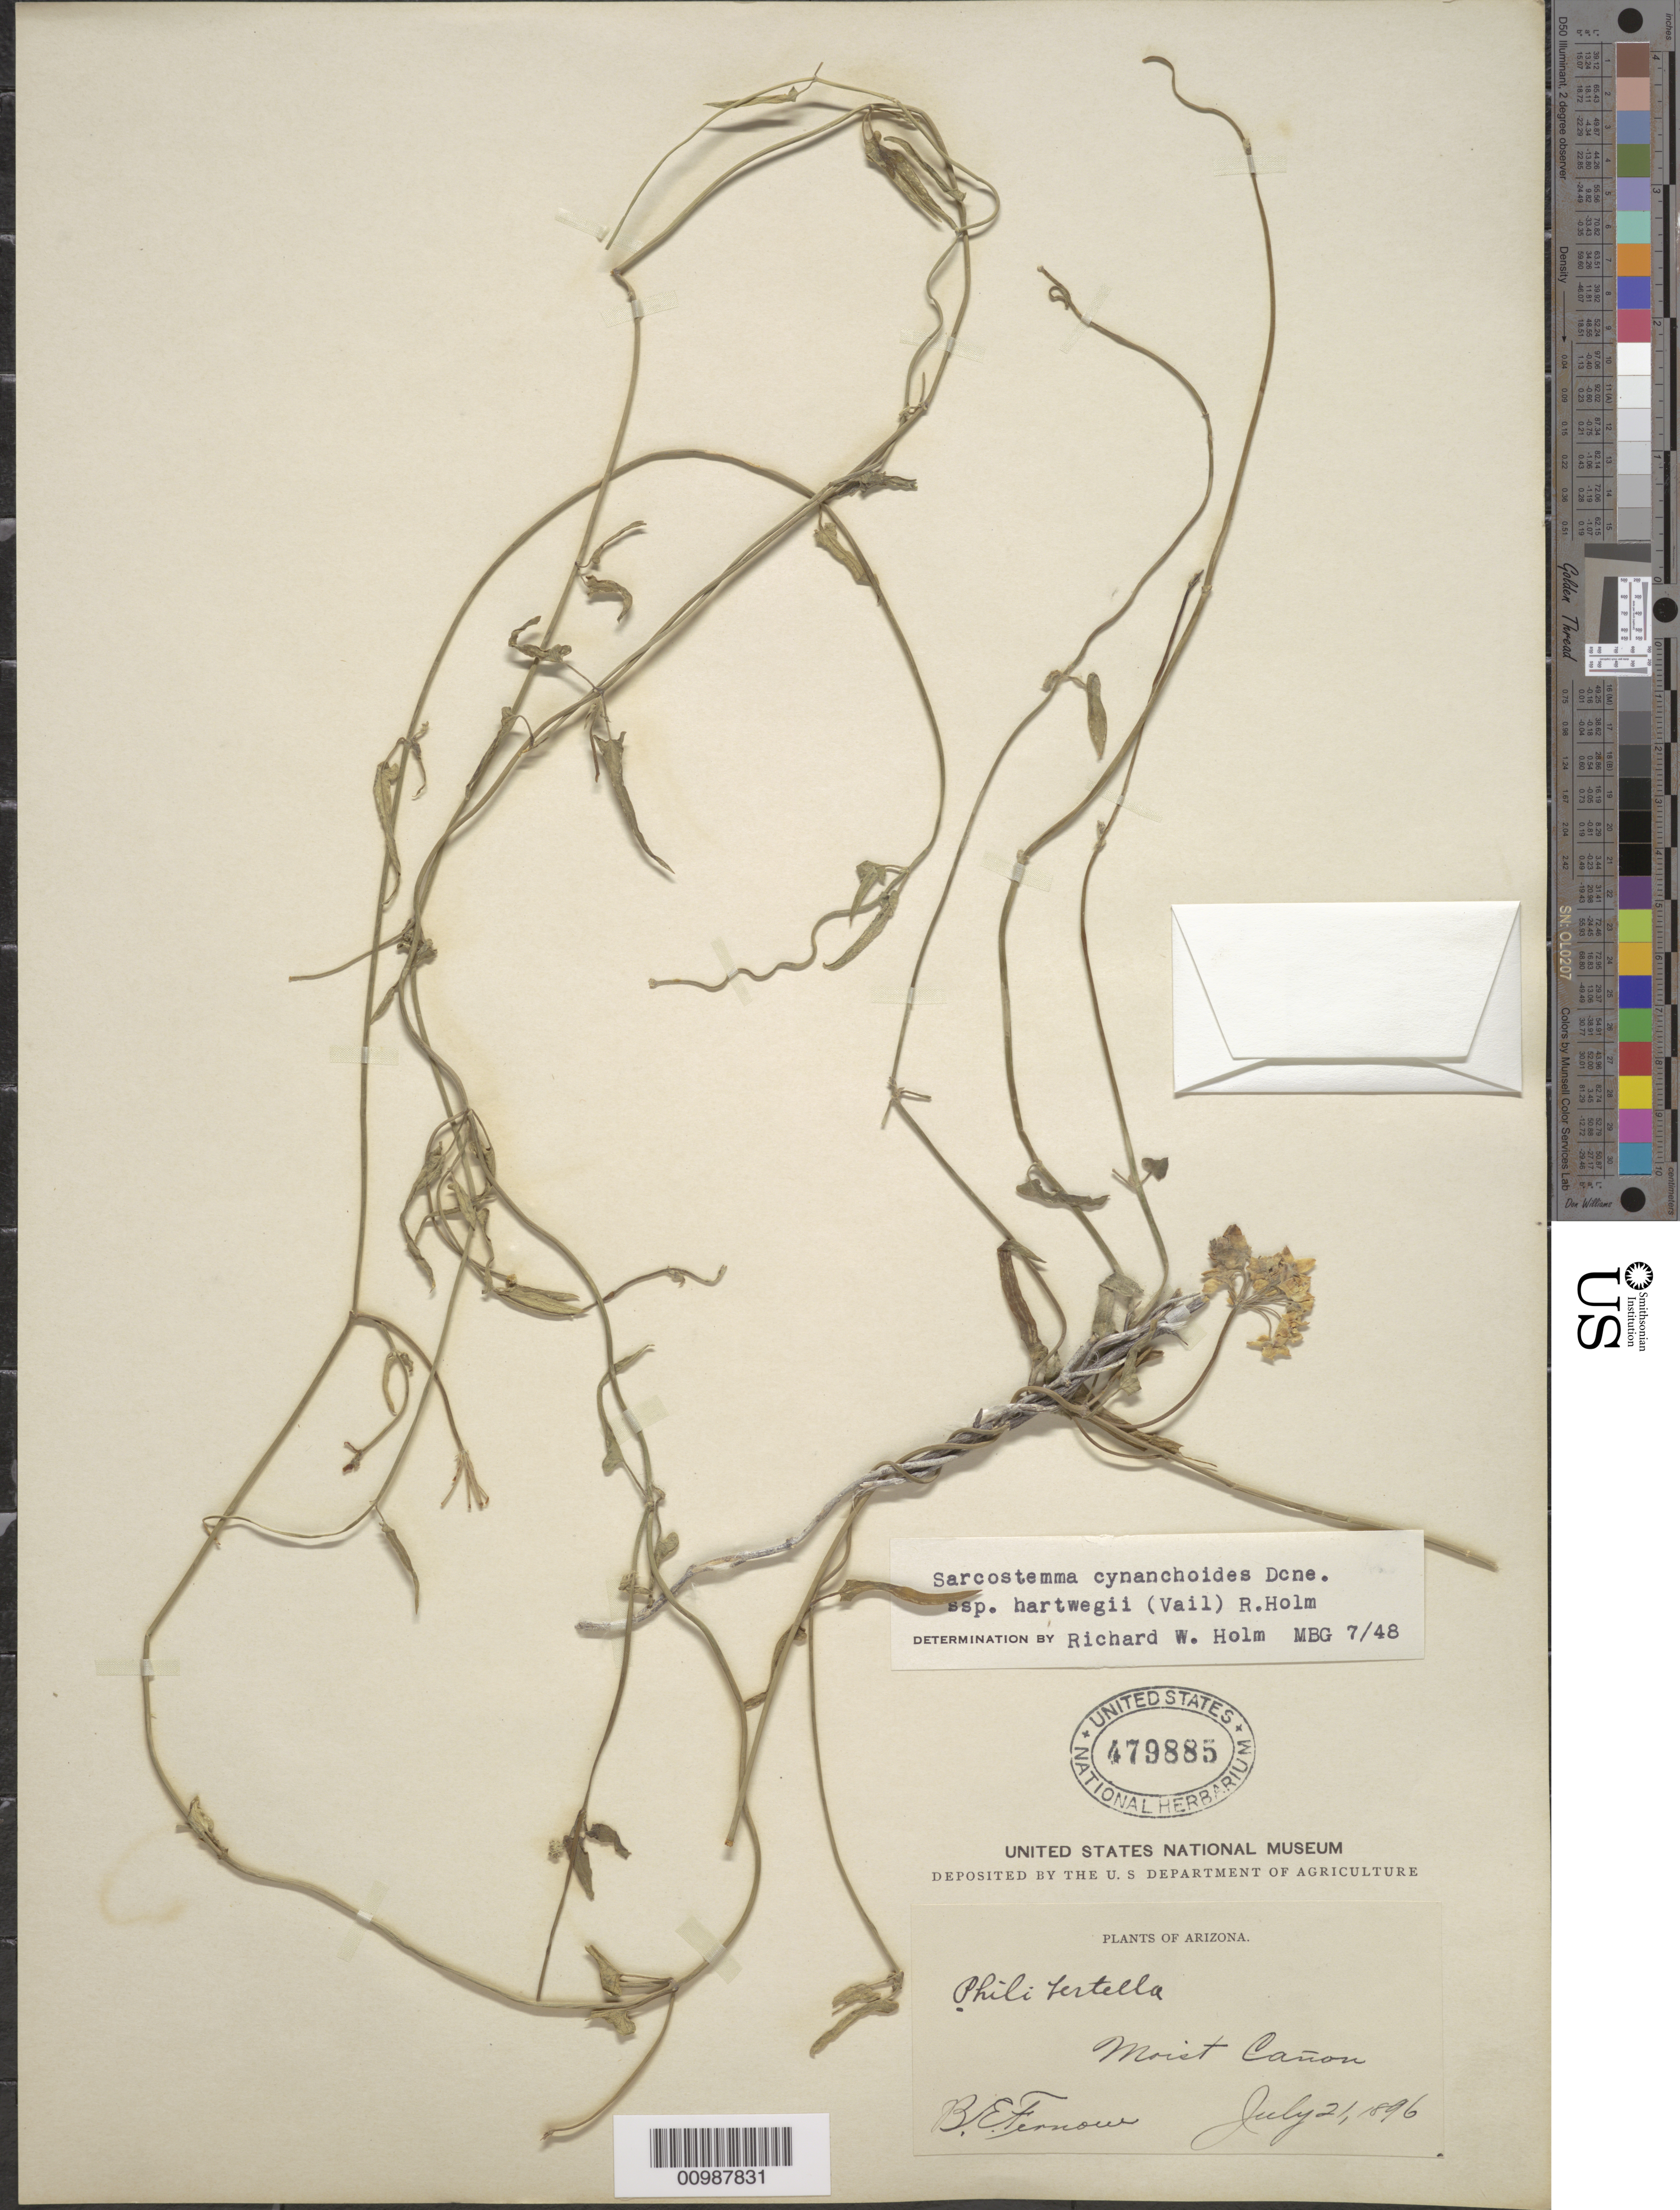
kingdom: Plantae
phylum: Tracheophyta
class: Magnoliopsida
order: Gentianales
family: Apocynaceae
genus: Sarcostemma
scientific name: Sarcostemma cynanchoides subsp. hartwegii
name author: (Vail) R.W. Holm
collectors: B. E. Feruow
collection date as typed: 21 Jul 1896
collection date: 1896-07-21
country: United States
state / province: Arizona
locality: Moist canyon.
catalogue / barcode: US 479885